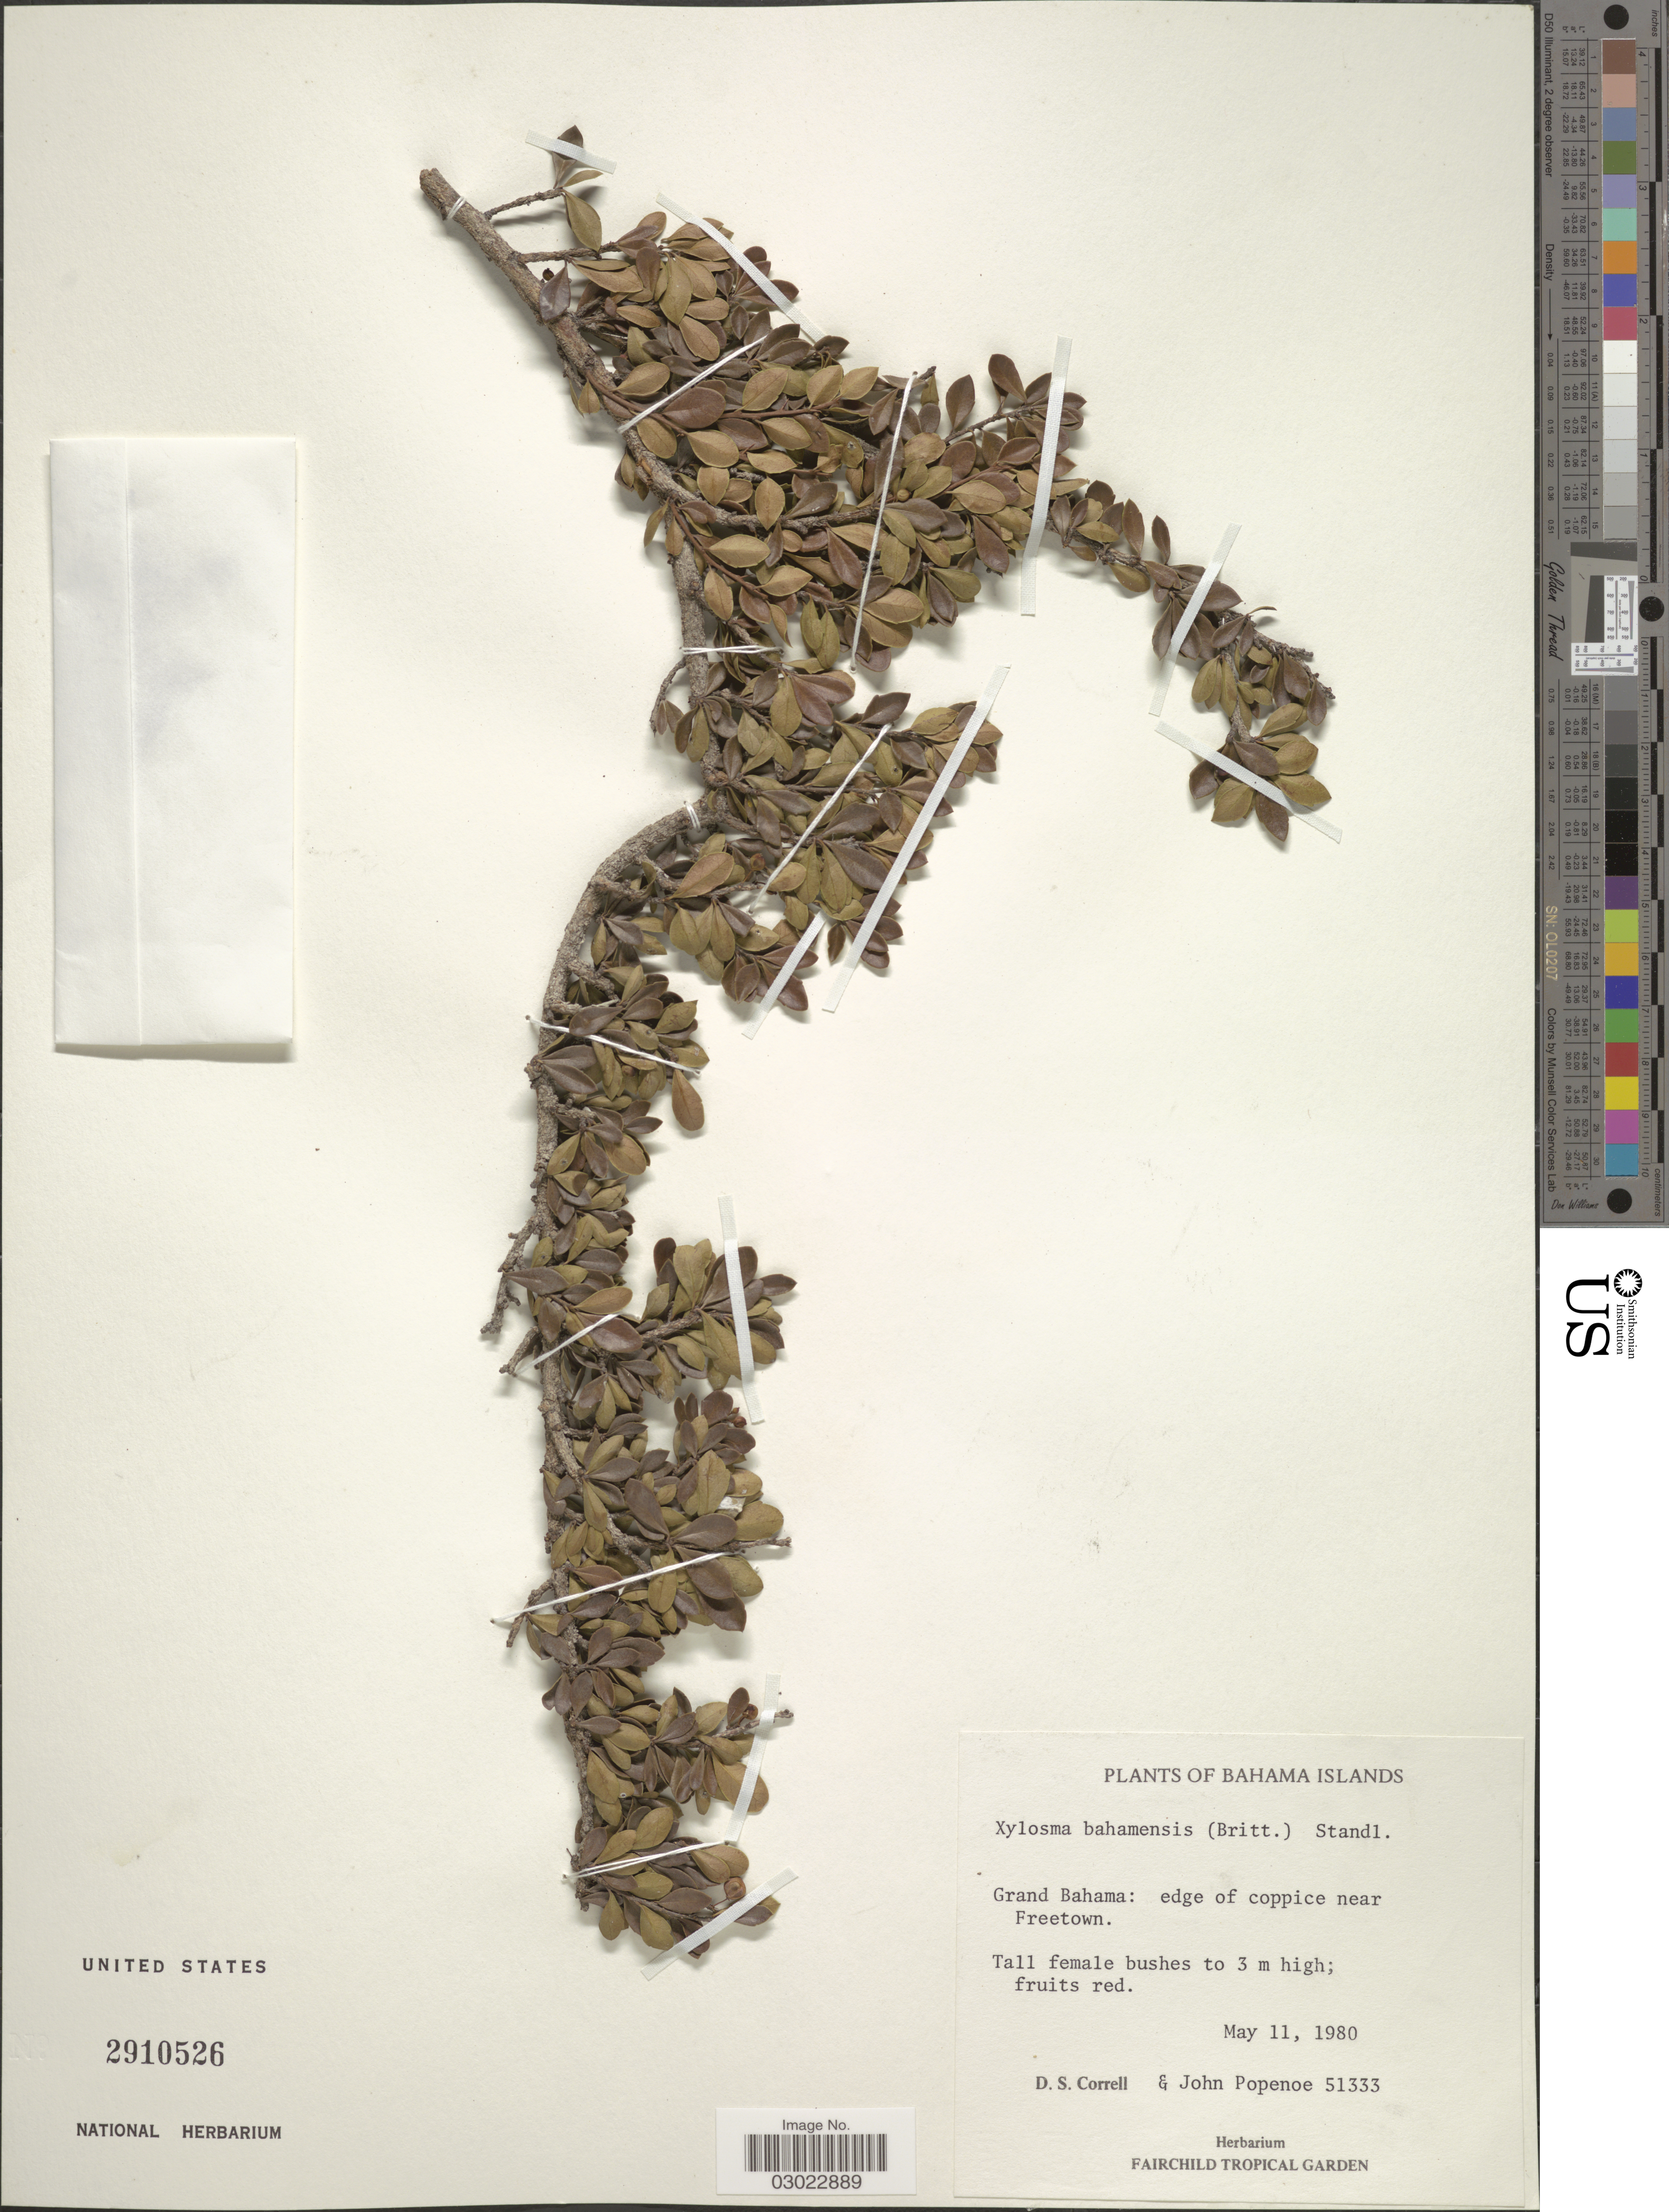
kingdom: Plantae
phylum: Tracheophyta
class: Magnoliopsida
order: Malpighiales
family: Salicaceae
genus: Xylosma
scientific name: Xylosma bahamensis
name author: Standl.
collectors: D. S. Correll & J. Popenoe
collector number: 51333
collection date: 1980-05-11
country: Bahamas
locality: Grand Bahama: edge of coppice near Freetown.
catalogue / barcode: US 2910526